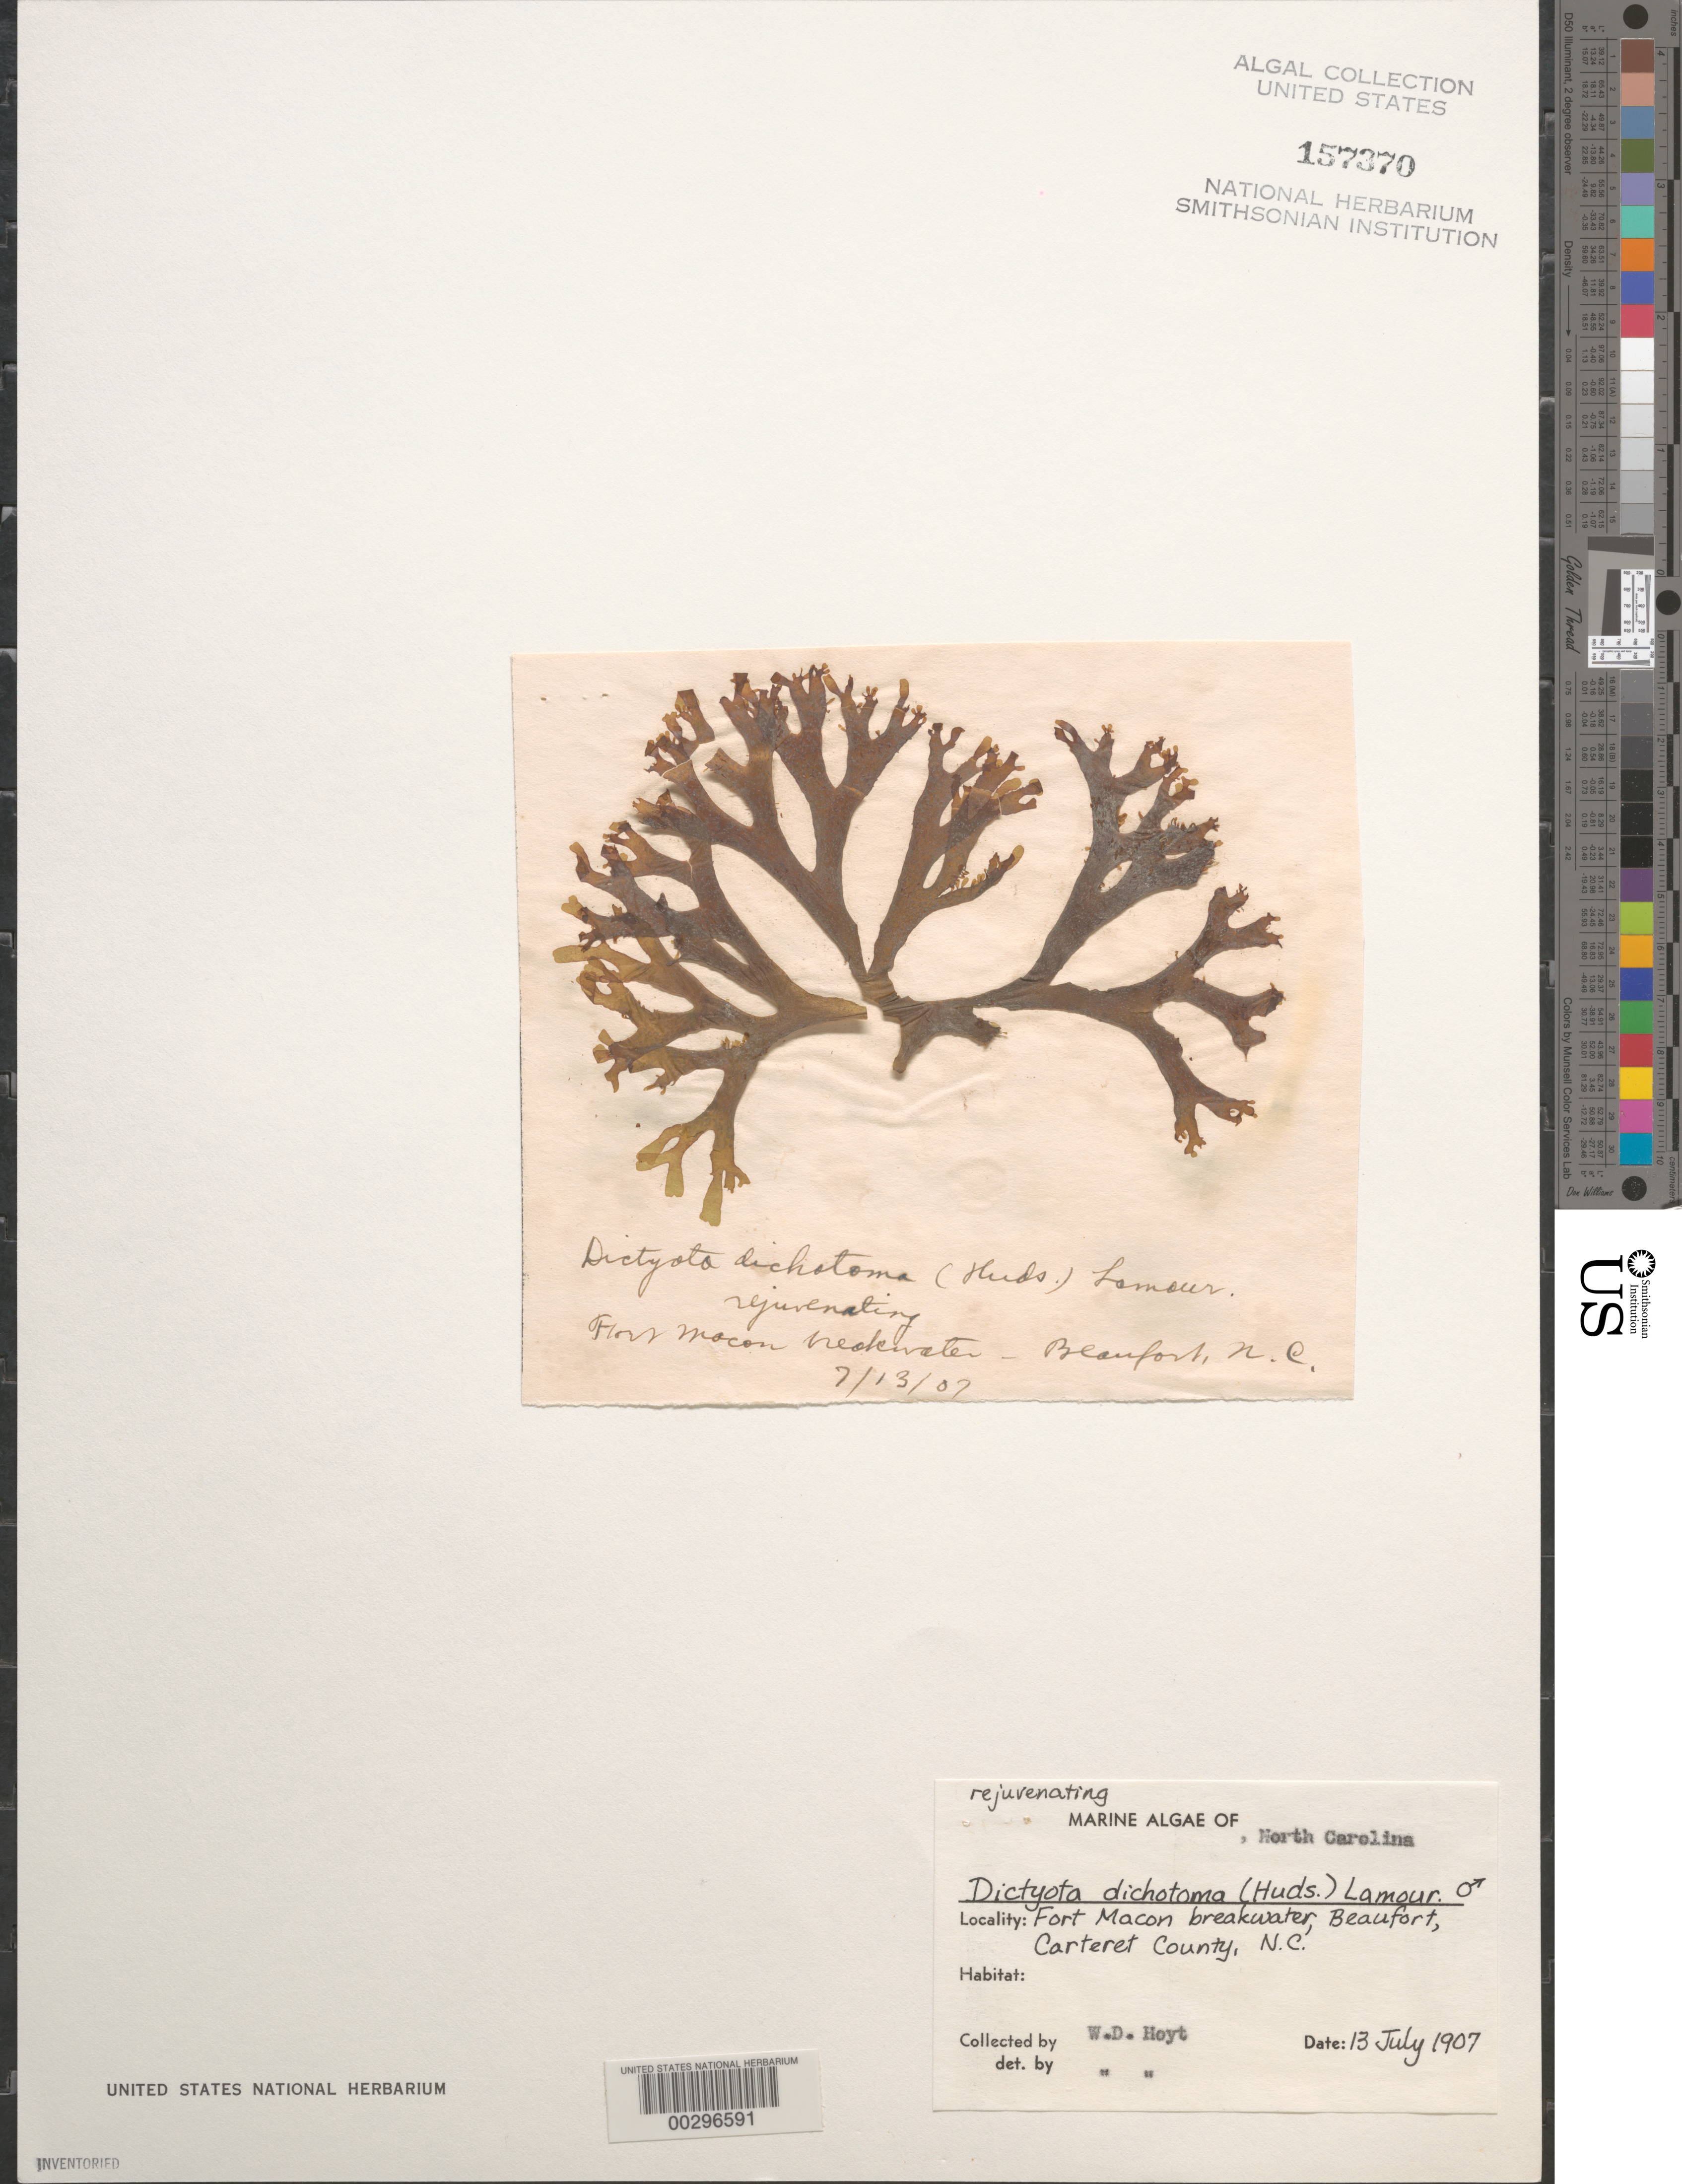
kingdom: Chromista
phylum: Ochrophyta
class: Phaeophyceae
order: Dictyotales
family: Dictyotaceae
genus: Dictyota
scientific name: Dictyota dichotoma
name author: (Huds.) J.V.Lamouroux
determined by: Hoyt, W. D.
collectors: W. D. Hoyt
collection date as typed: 13 Jul 1907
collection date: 1907-07-13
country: United States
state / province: North Carolina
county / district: Carteret County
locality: Beaufort, Fort Macon breakwater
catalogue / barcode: US 157370